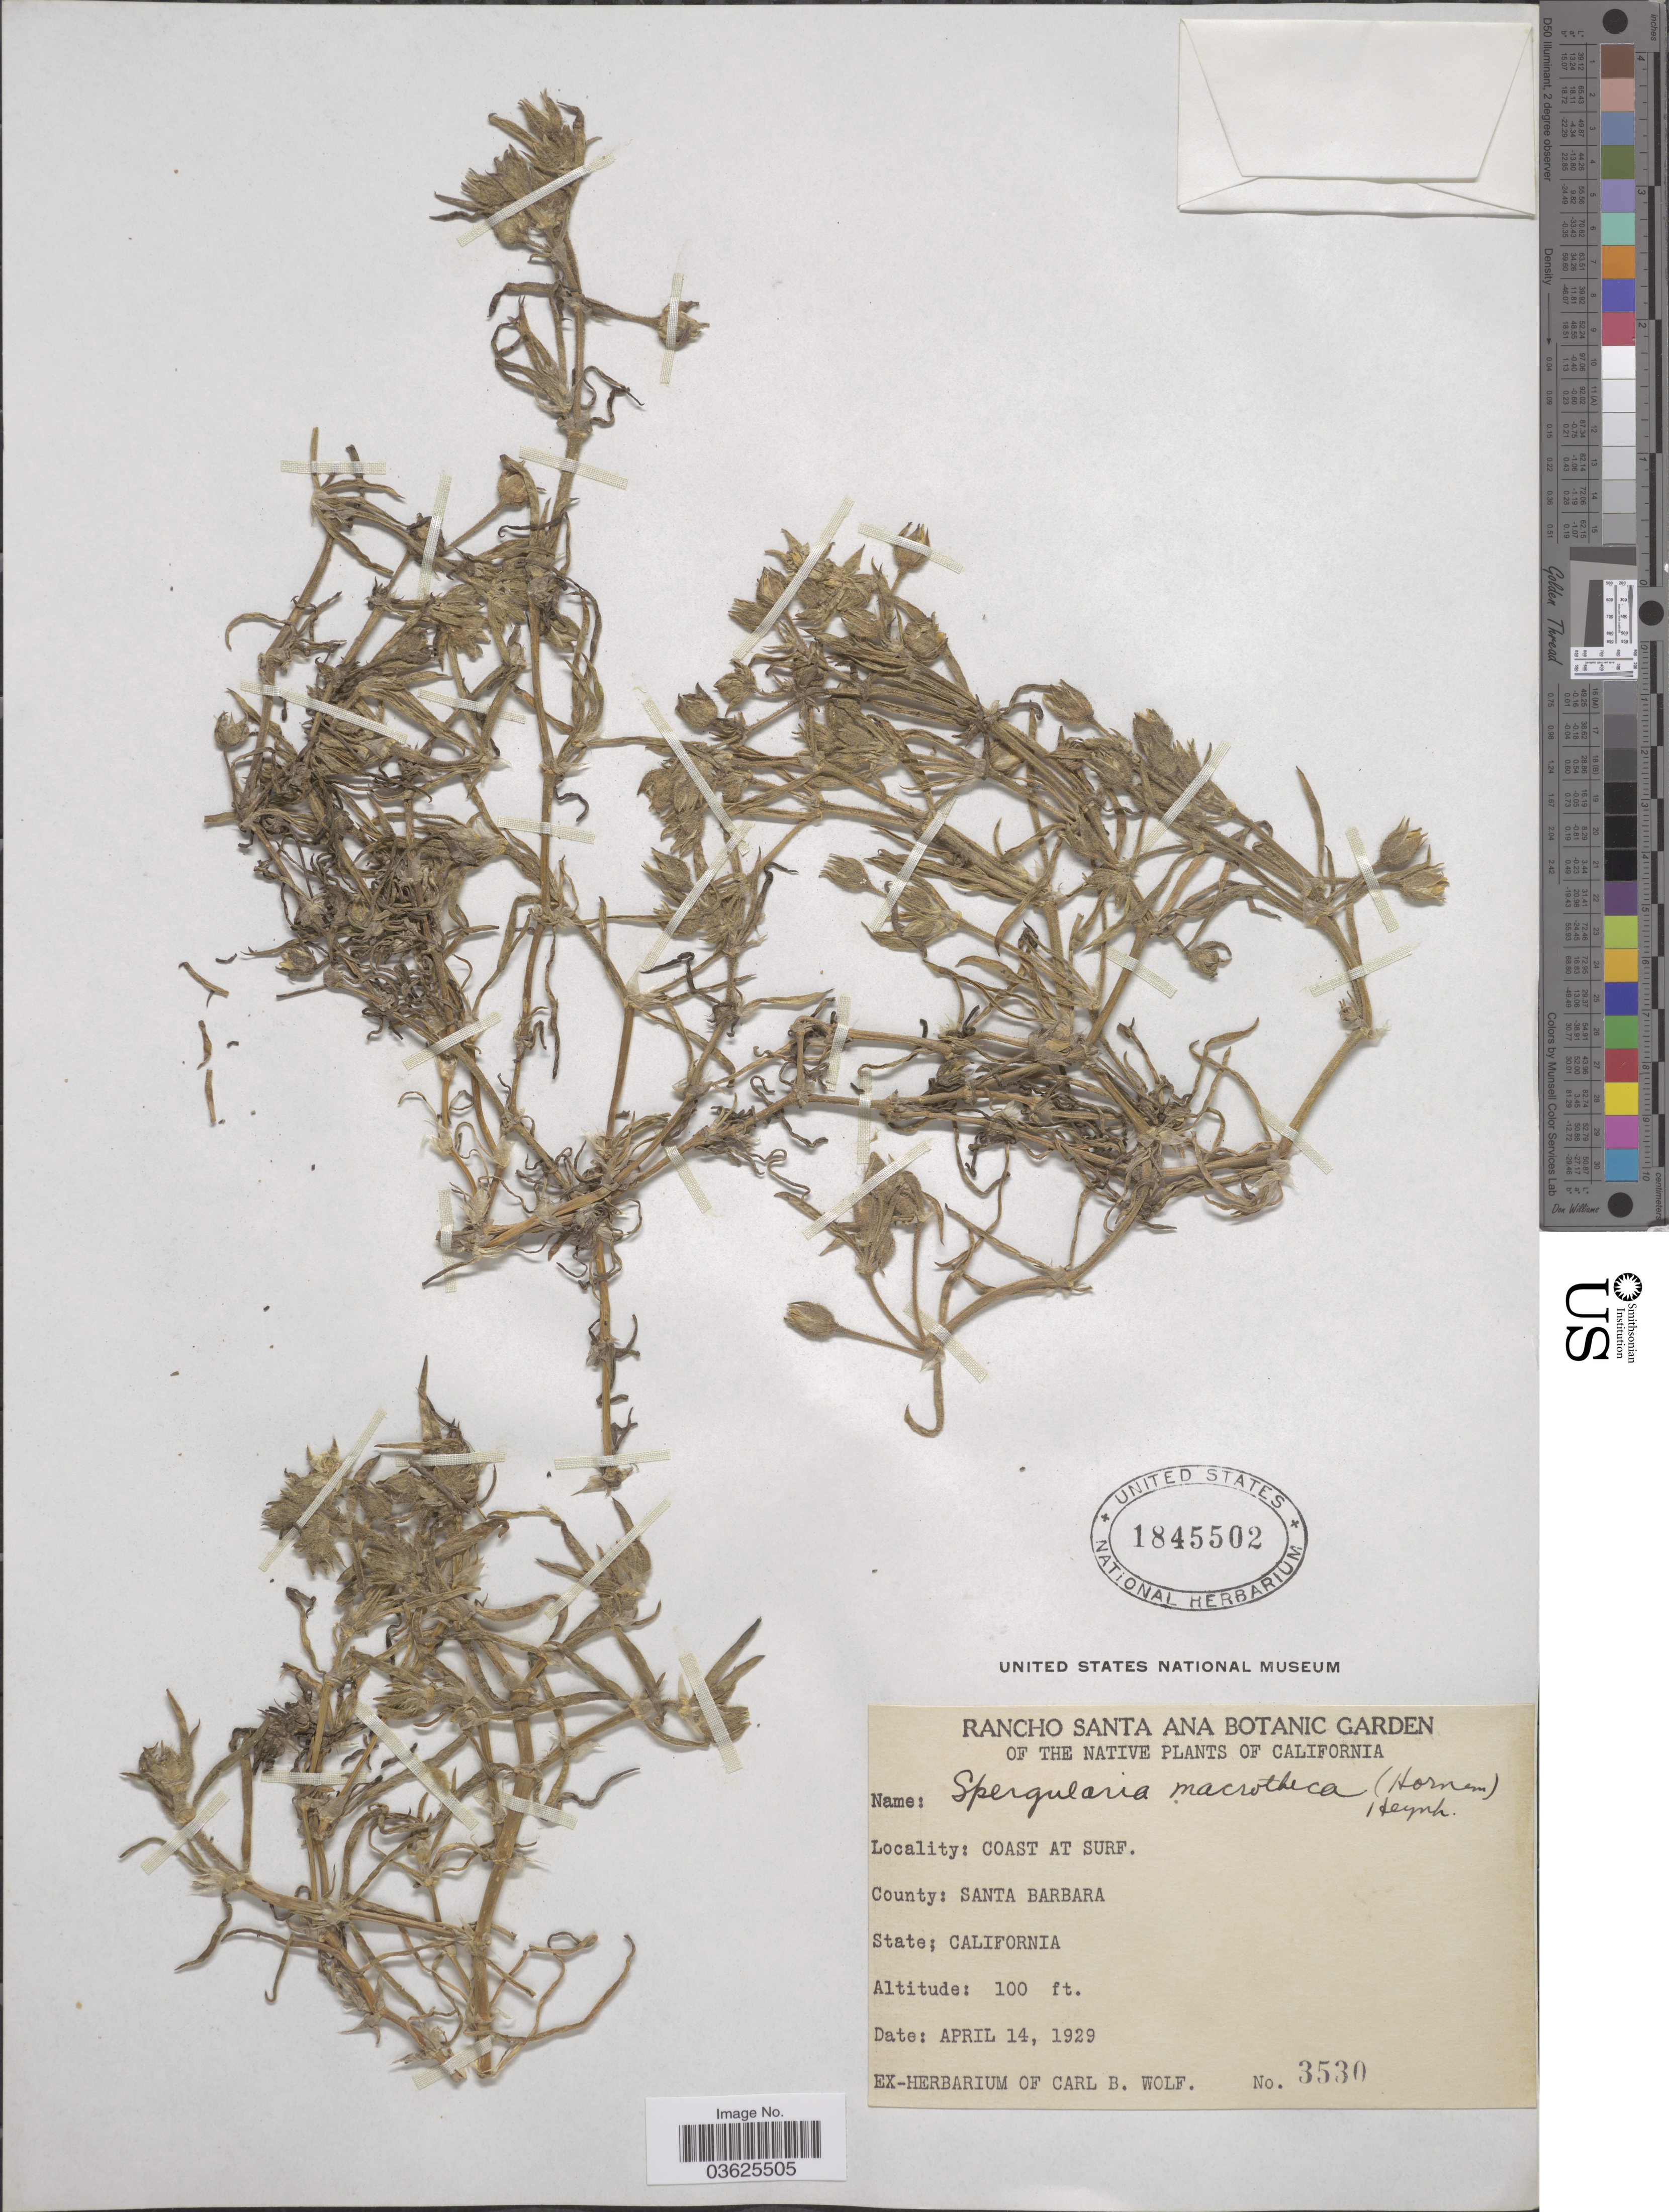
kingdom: Plantae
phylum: Tracheophyta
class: Magnoliopsida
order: Caryophyllales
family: Caryophyllaceae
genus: Spergularia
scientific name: Spergularia macrotheca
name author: (Hornem.) Heynh.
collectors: ex herb. Carl B. Wolf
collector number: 3530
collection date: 1929-04-14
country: United States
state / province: California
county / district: Santa Barbara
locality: Coast at Surf. County: Santa Barbara.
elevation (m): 30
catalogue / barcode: US 1845502